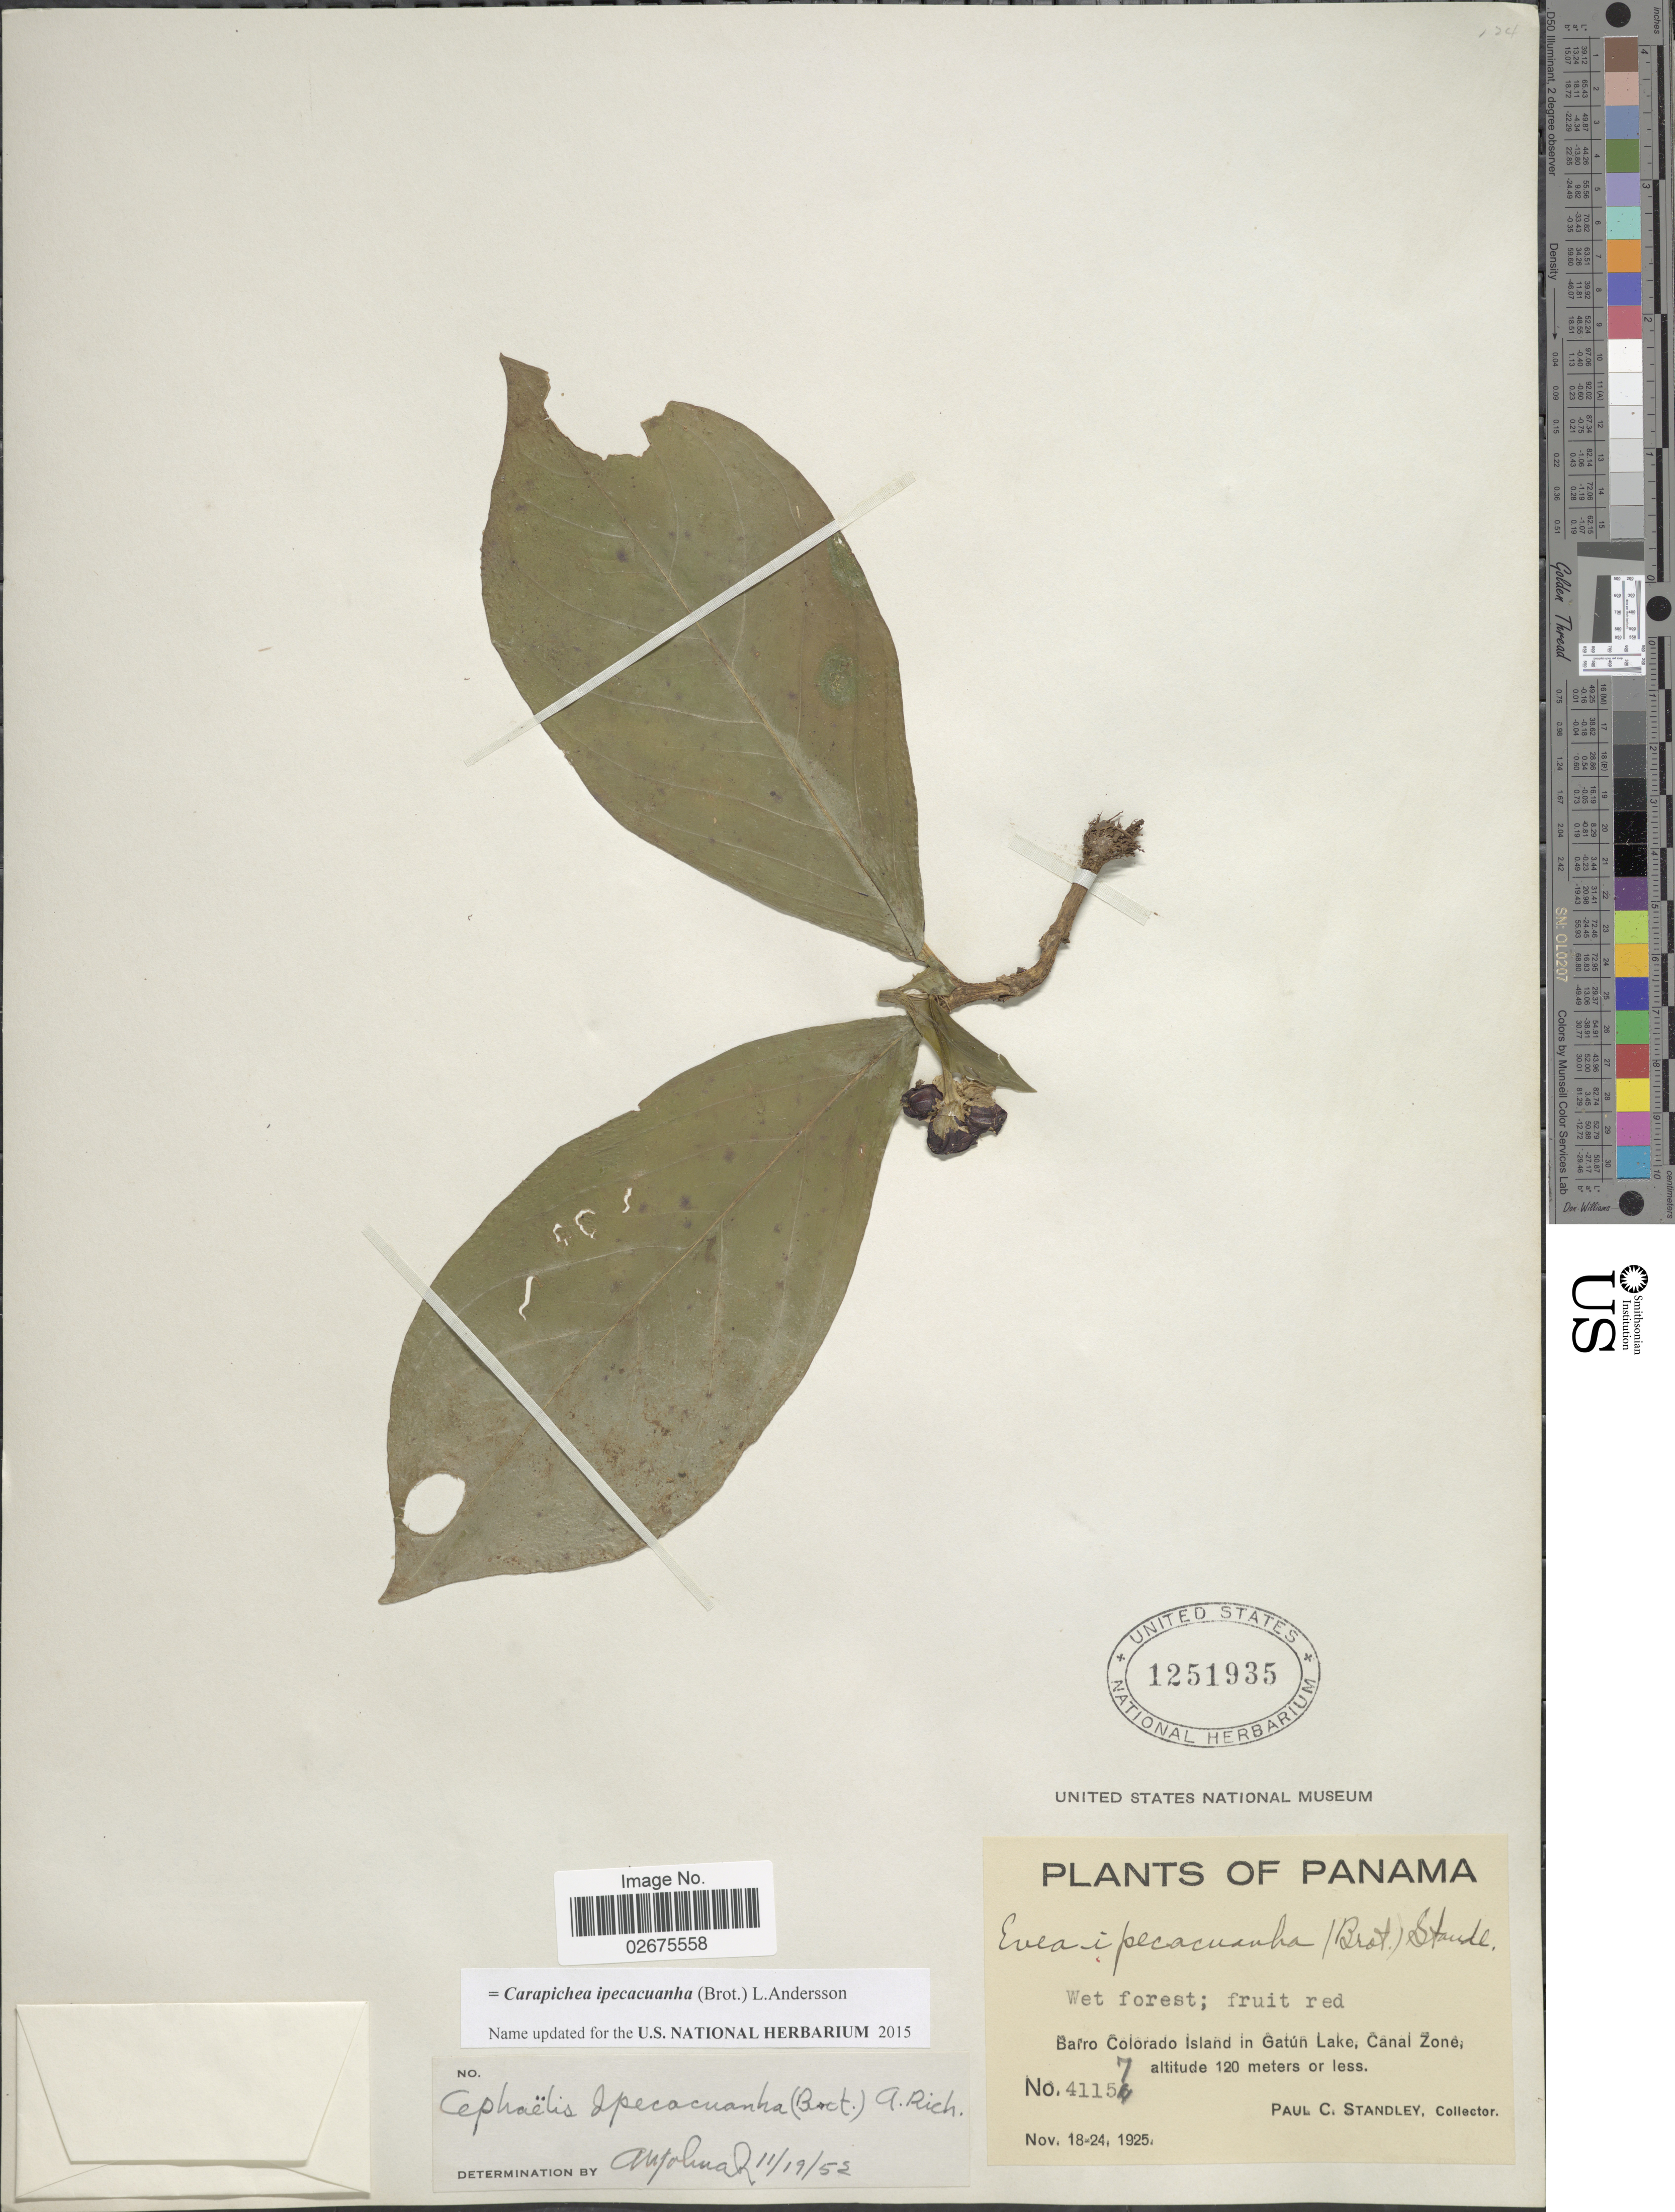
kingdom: Plantae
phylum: Tracheophyta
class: Magnoliopsida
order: Gentianales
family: Rubiaceae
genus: Carapichea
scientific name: Carapichea ipecacuanha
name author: (Brot.) L. Andersson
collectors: P. C. Standley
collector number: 41157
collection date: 1925-11-18/1925-11-24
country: Panama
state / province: Panamá Oeste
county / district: Canal Zone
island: Barro Colorado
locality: Barro Colorado Island in Gatun Lake, Canal Zone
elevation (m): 120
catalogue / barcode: US 1251935